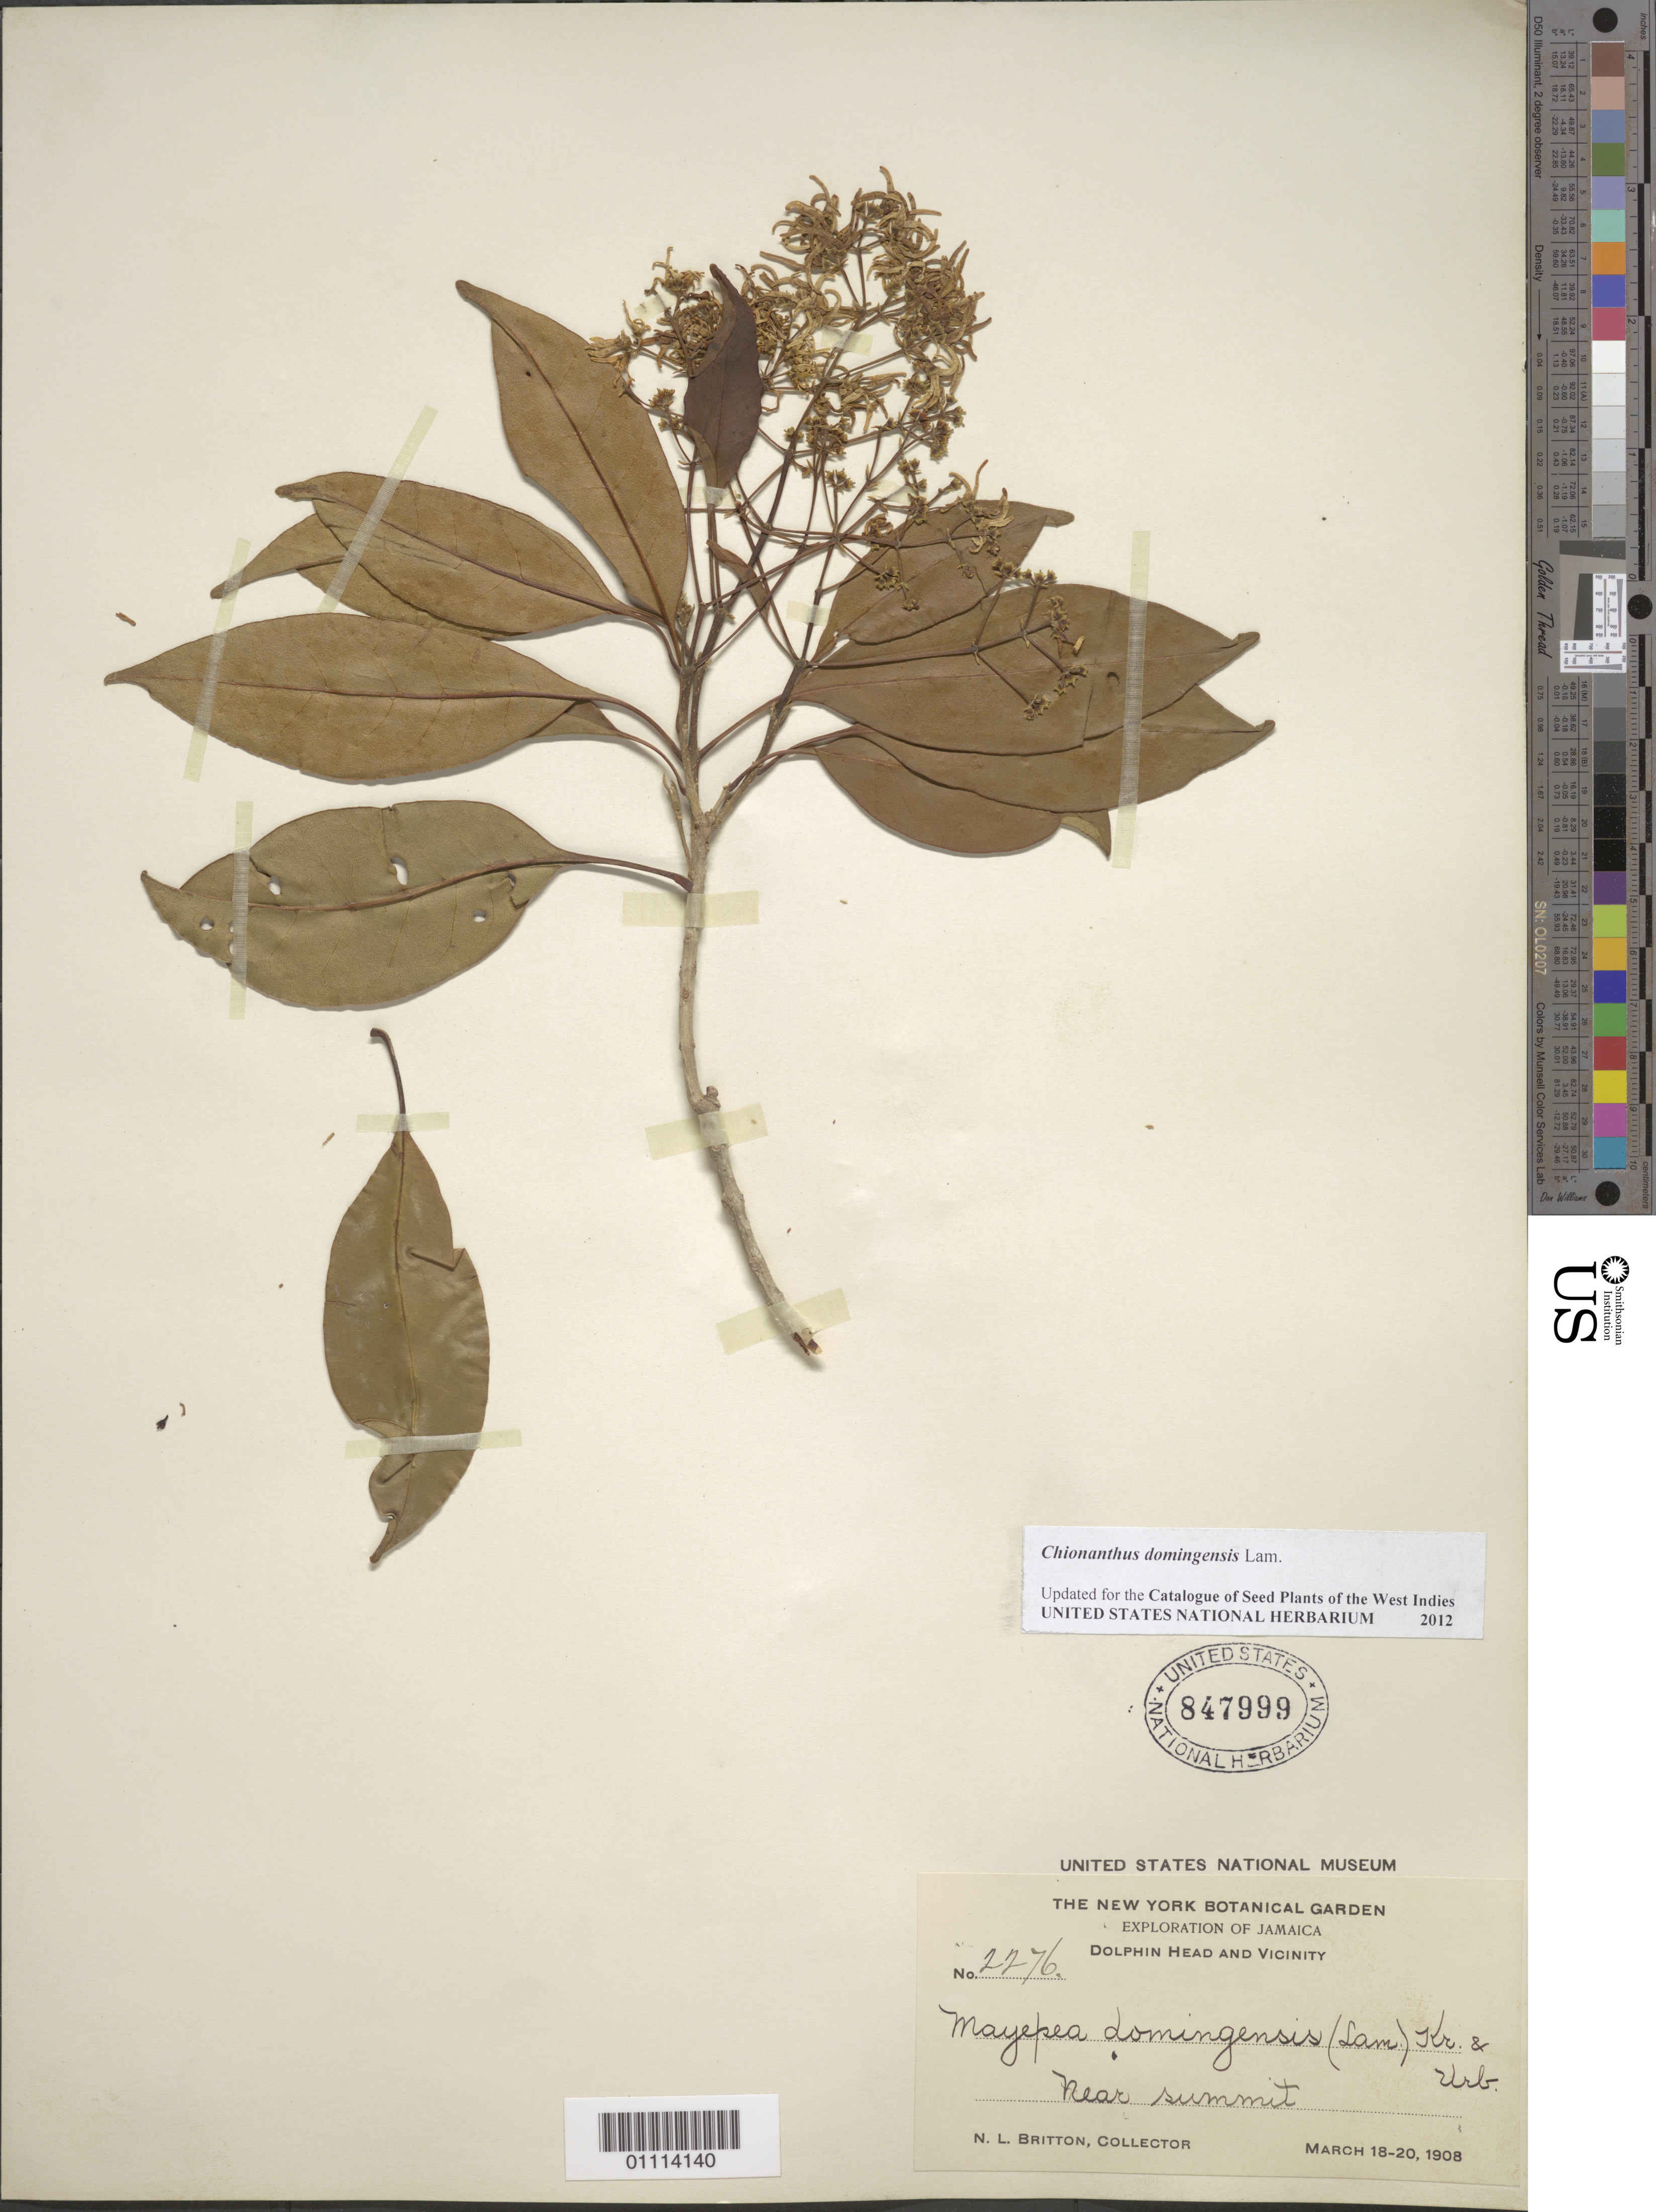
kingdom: Plantae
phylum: Tracheophyta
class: Magnoliopsida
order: Lamiales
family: Oleaceae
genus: Linociera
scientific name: Linociera domingensis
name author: (Lam.) Knobl.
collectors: N. Britton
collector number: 2276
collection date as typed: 18 Mar 1908 to 20 Mar 1908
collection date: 1908-03-18/1908-03-20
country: Jamaica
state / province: Hanover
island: Jamaica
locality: Dolphin Head and Vicinity, near summit.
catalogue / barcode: US 847999